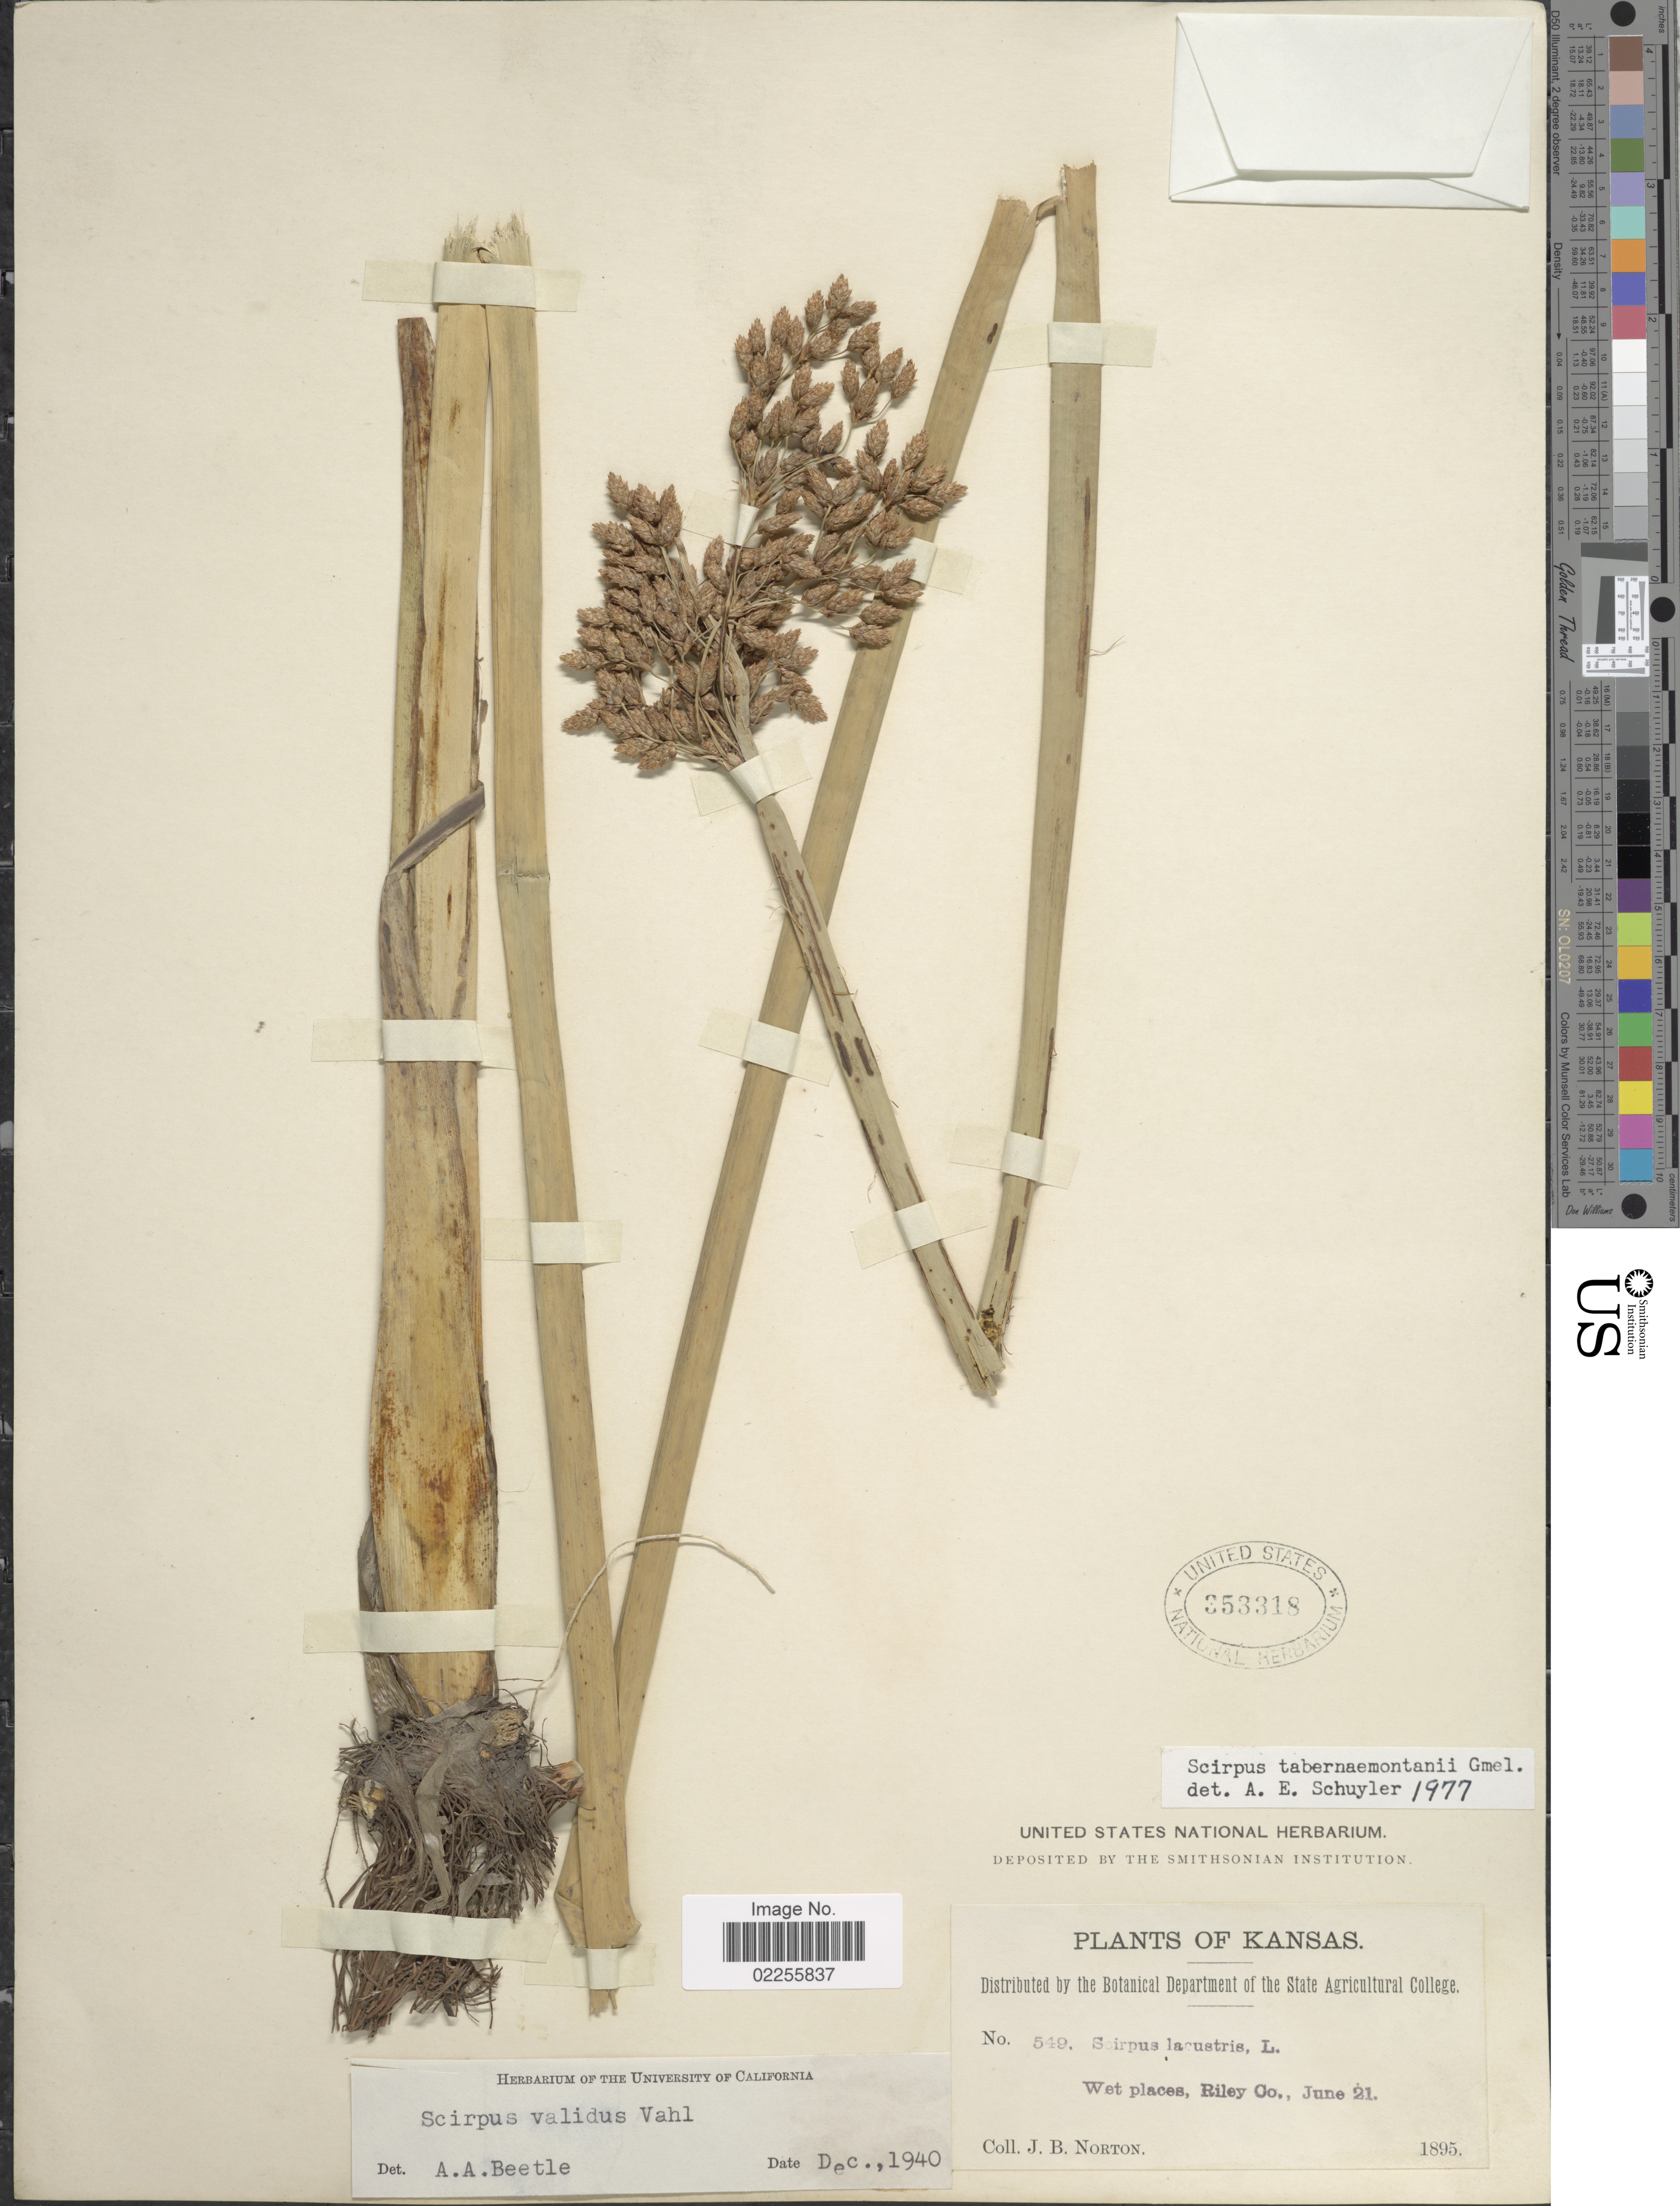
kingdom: Plantae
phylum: Tracheophyta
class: Liliopsida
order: Poales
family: Cyperaceae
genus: Schoenoplectus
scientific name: Schoenoplectus tabernaemontani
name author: (C.C. Gmel.) Palla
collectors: J. B. Norton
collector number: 549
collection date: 1895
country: United States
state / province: Kansas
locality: Wet places, Riley Co.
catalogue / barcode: US 353318